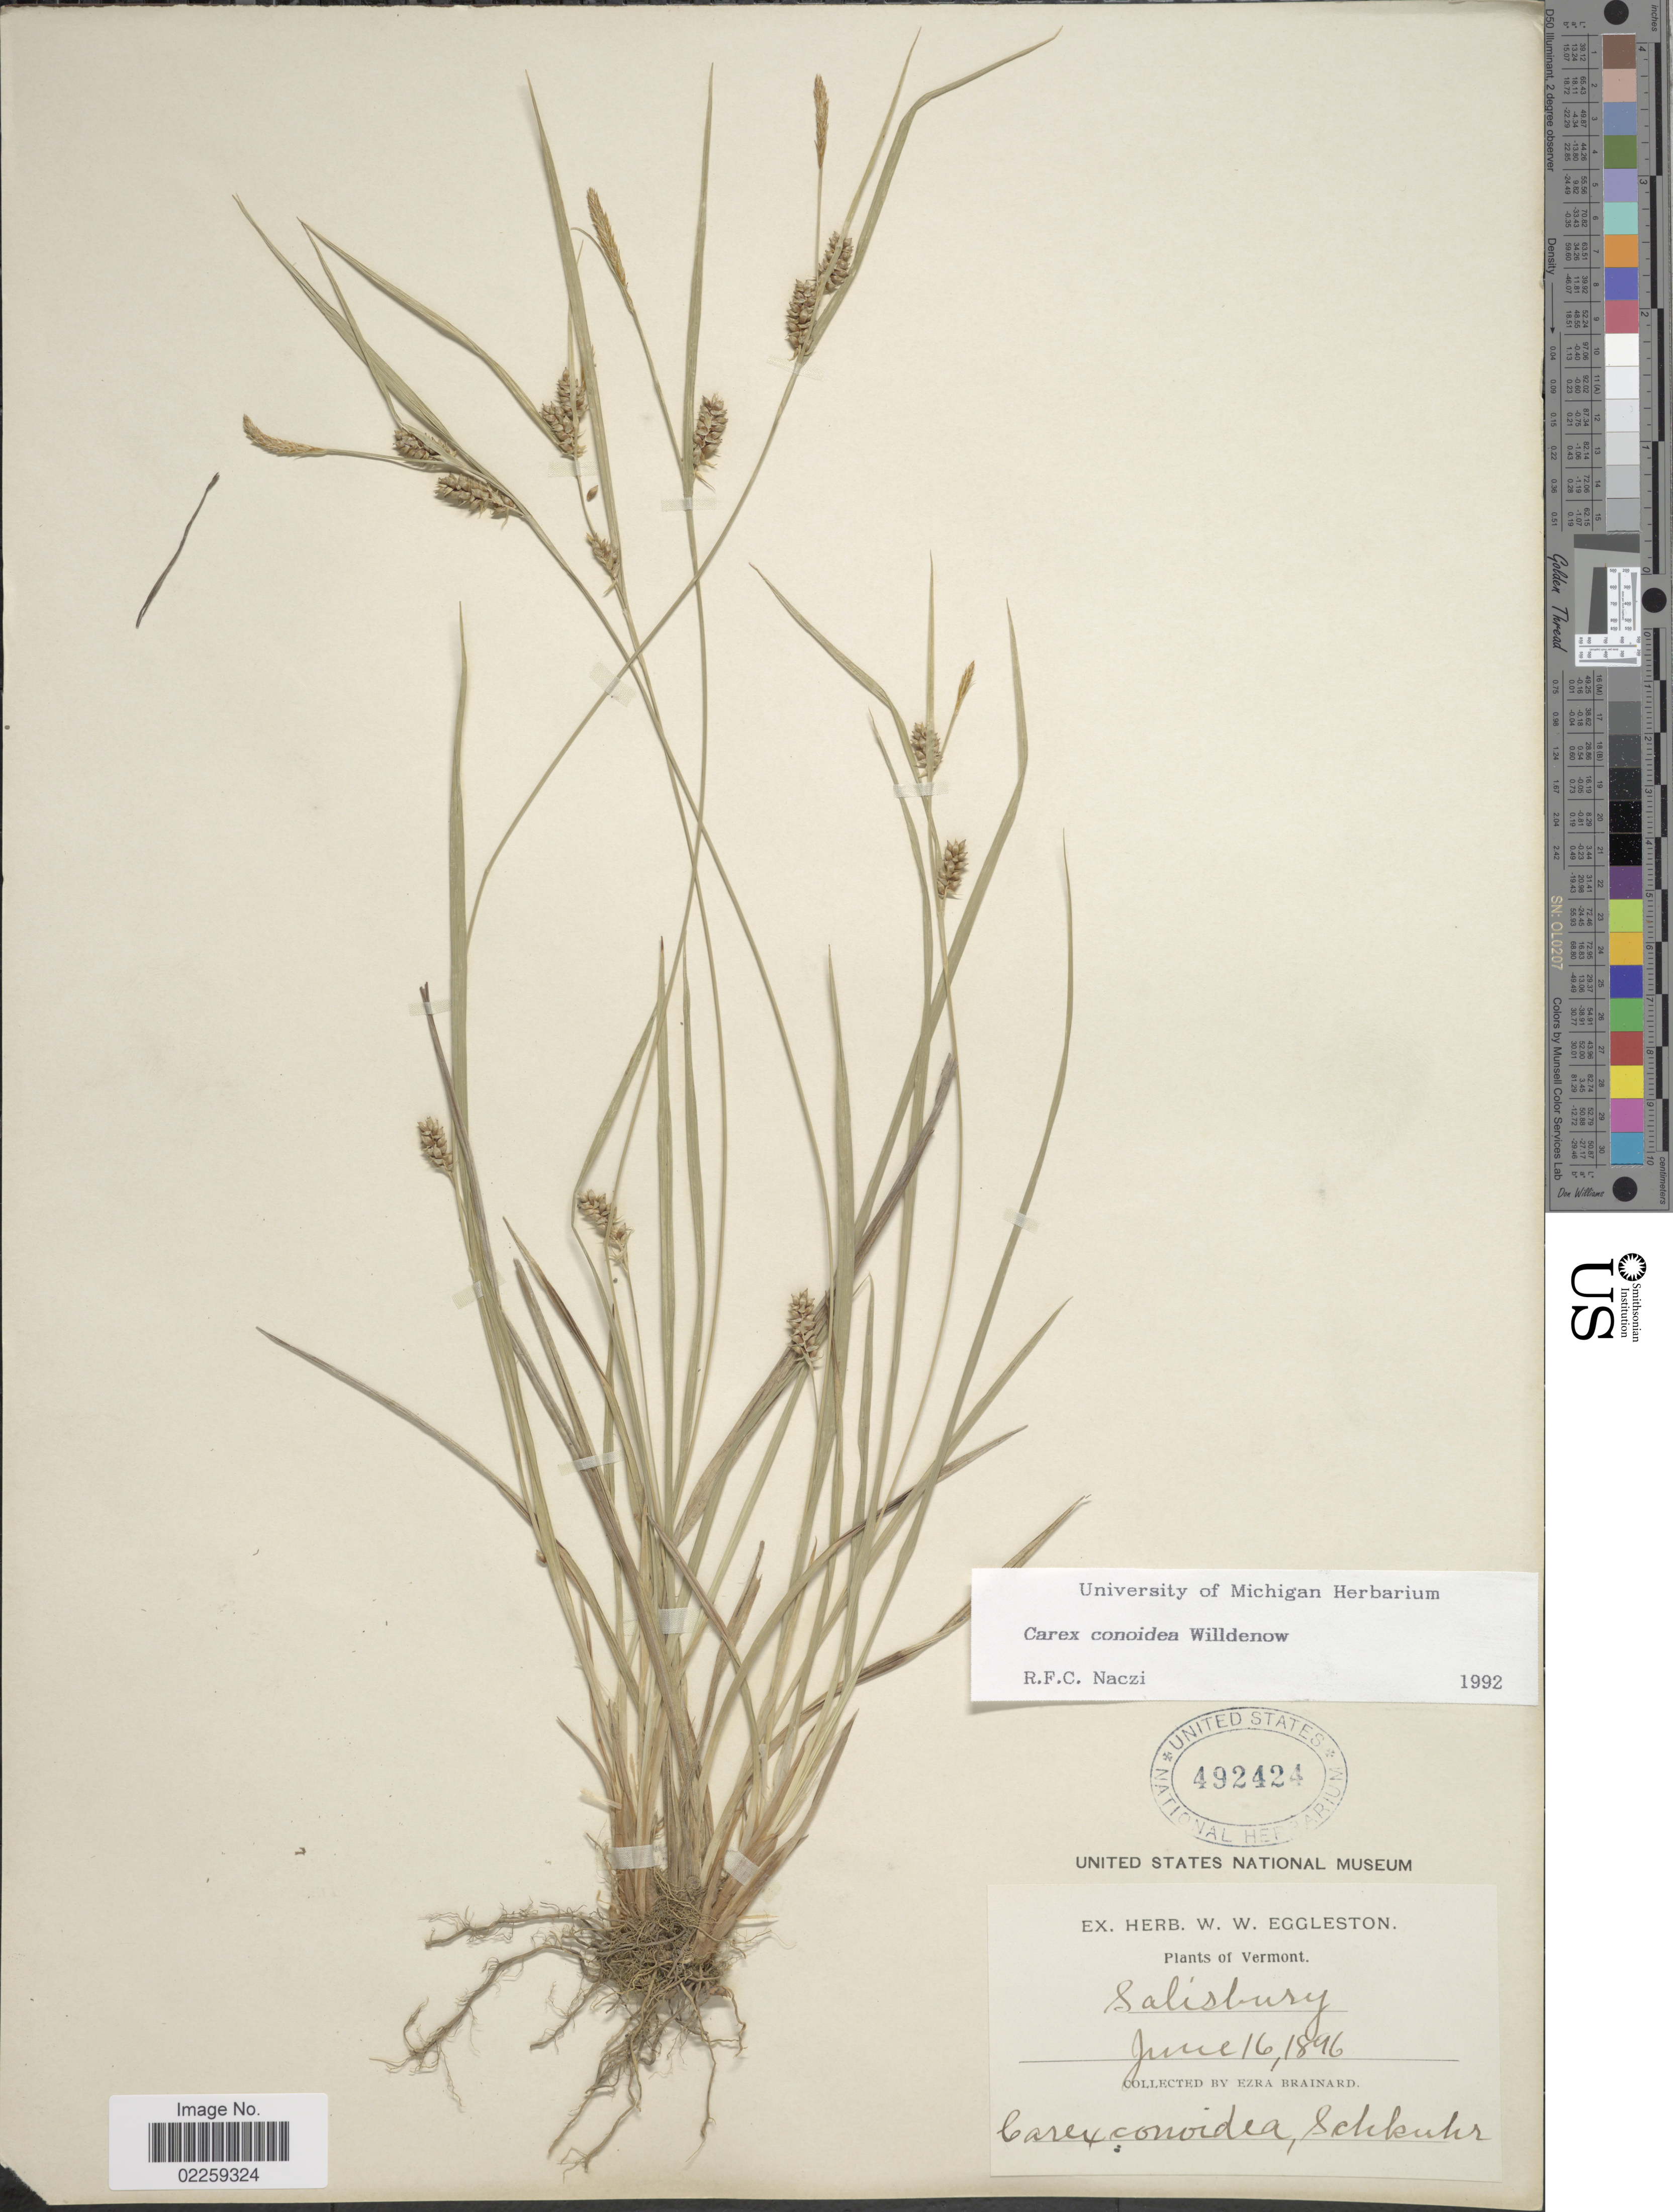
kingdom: Plantae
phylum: Tracheophyta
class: Liliopsida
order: Poales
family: Cyperaceae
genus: Carex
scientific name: Carex conoidea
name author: Willd.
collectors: E. Brainerd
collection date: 1846-06-16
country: United States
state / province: Vermont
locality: Salisbury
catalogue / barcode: US 492424